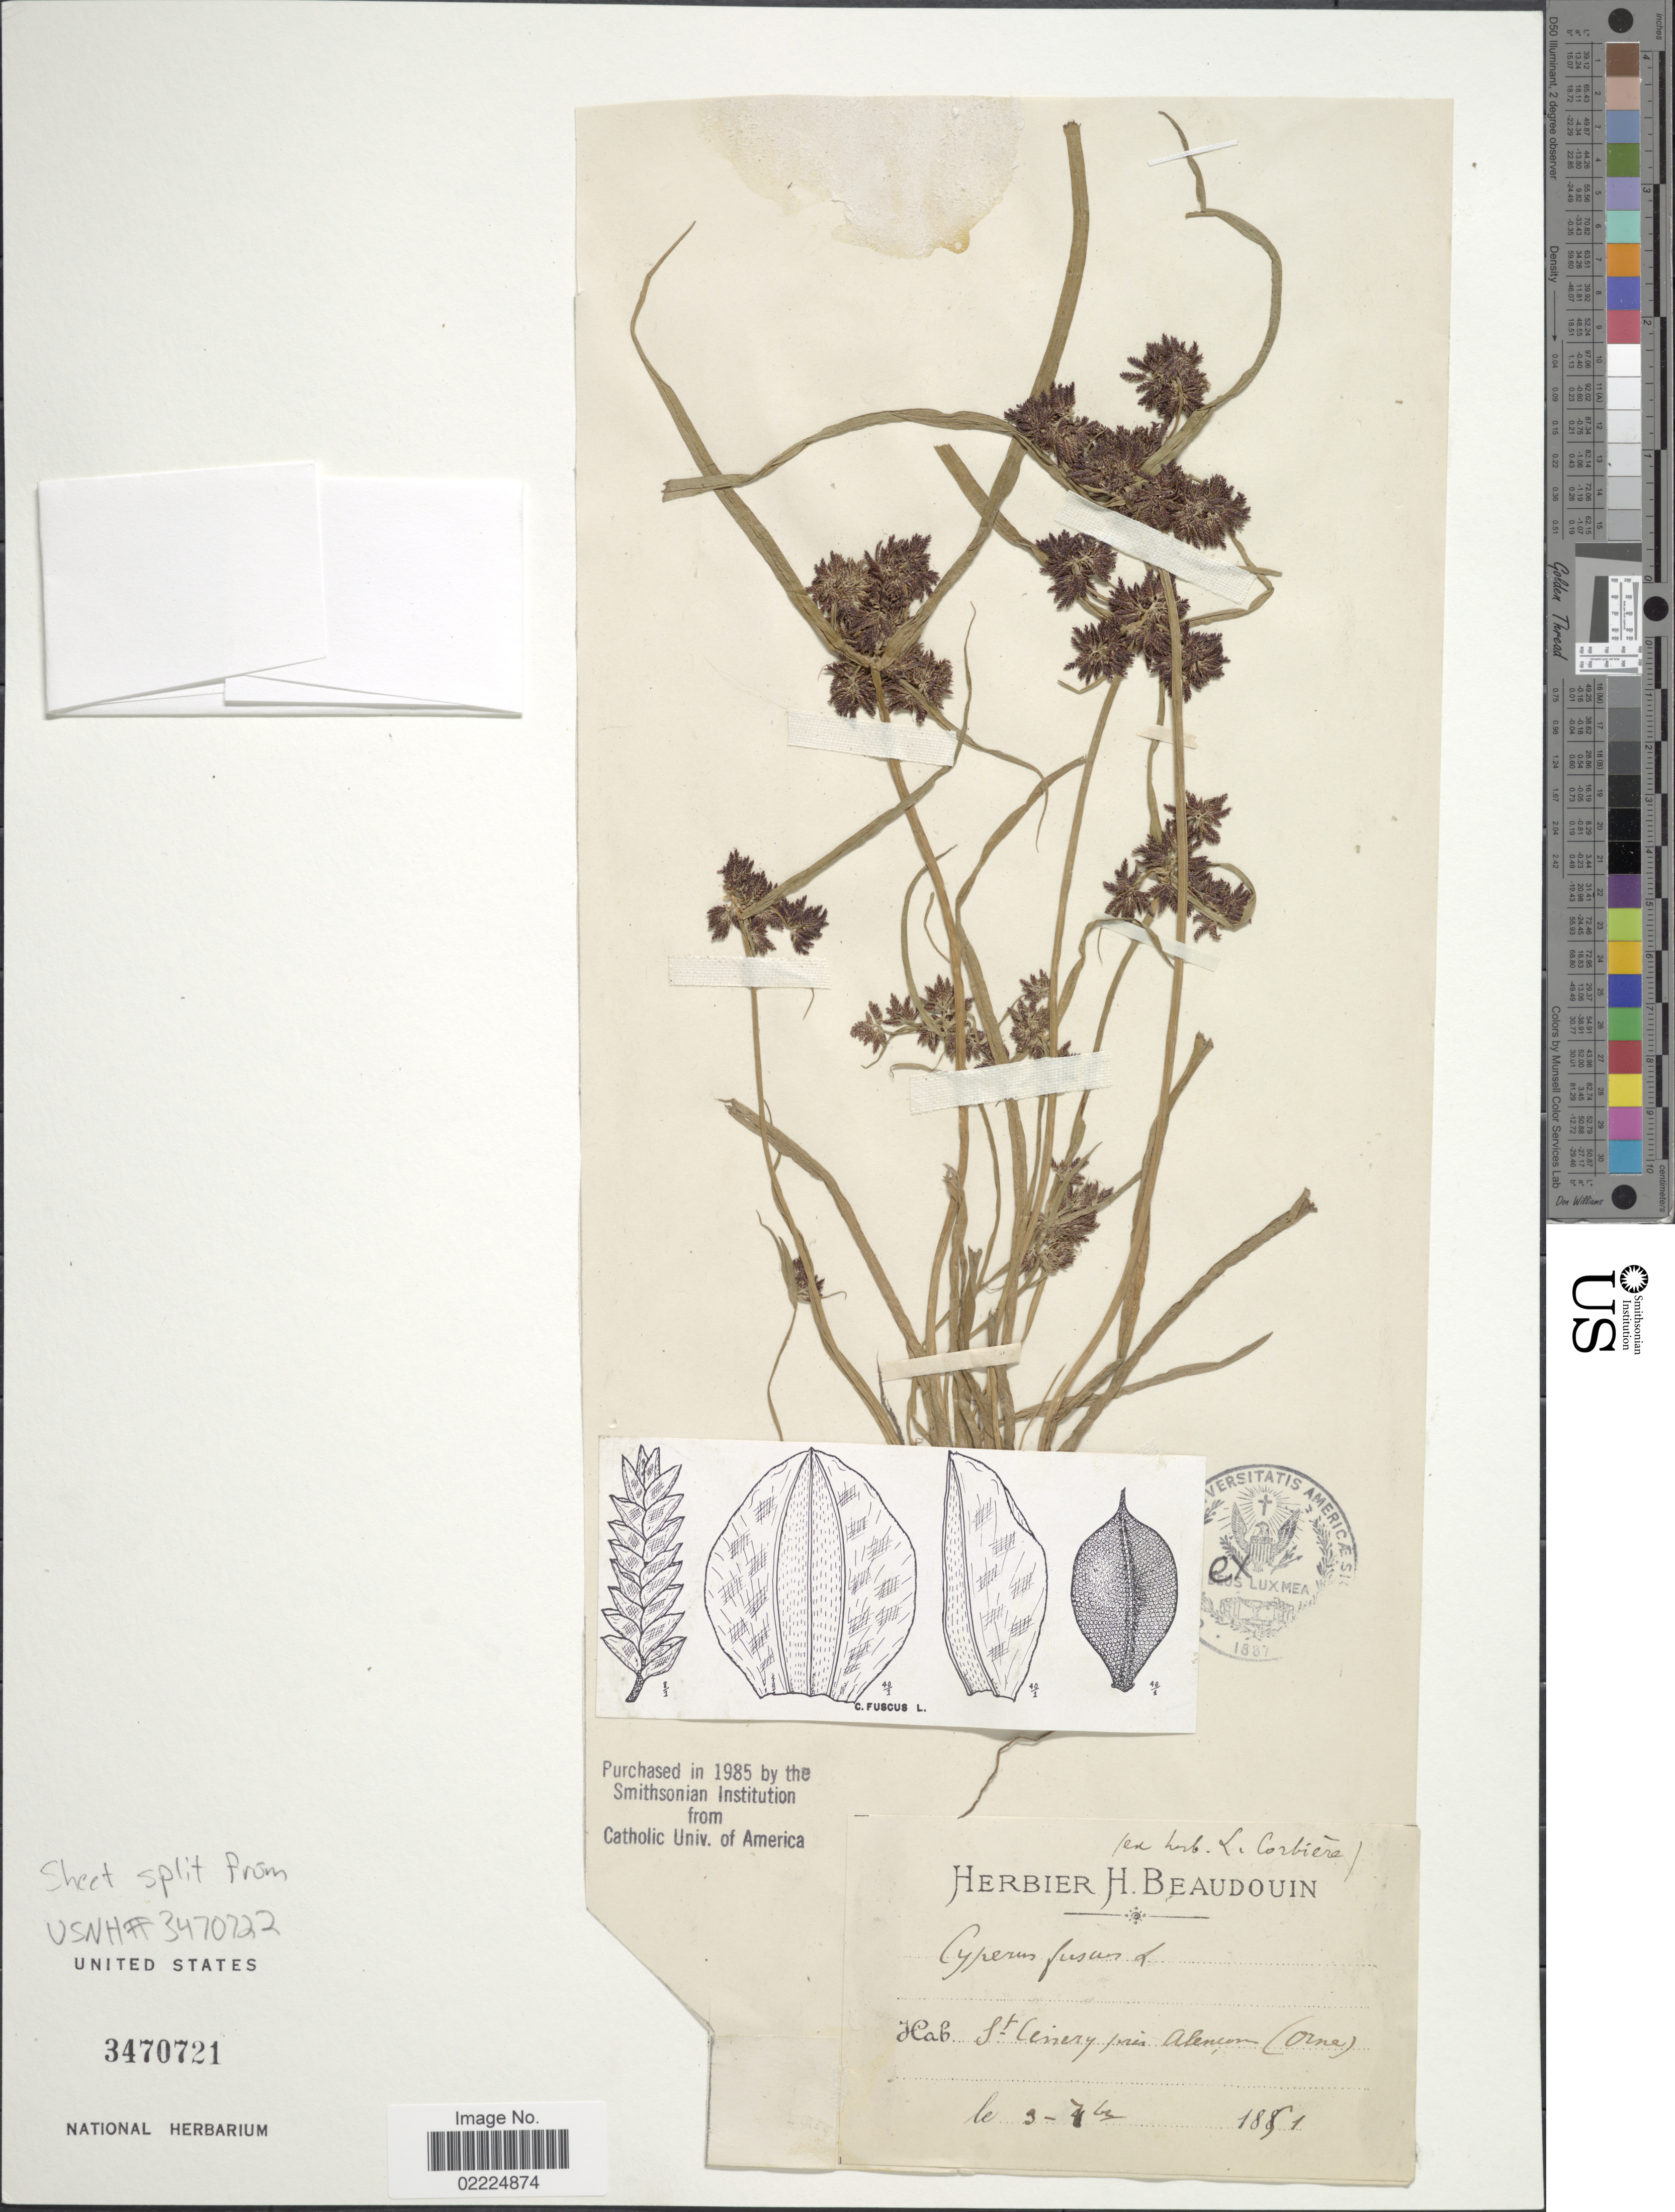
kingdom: Plantae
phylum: Tracheophyta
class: Liliopsida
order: Poales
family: Cyperaceae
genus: Cyperus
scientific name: Cyperus fuscus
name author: L.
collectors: Ex Herb. L. Corbiere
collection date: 1891-09-03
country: France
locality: St Cenery pres Alencon (Orne)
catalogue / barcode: US 3470721